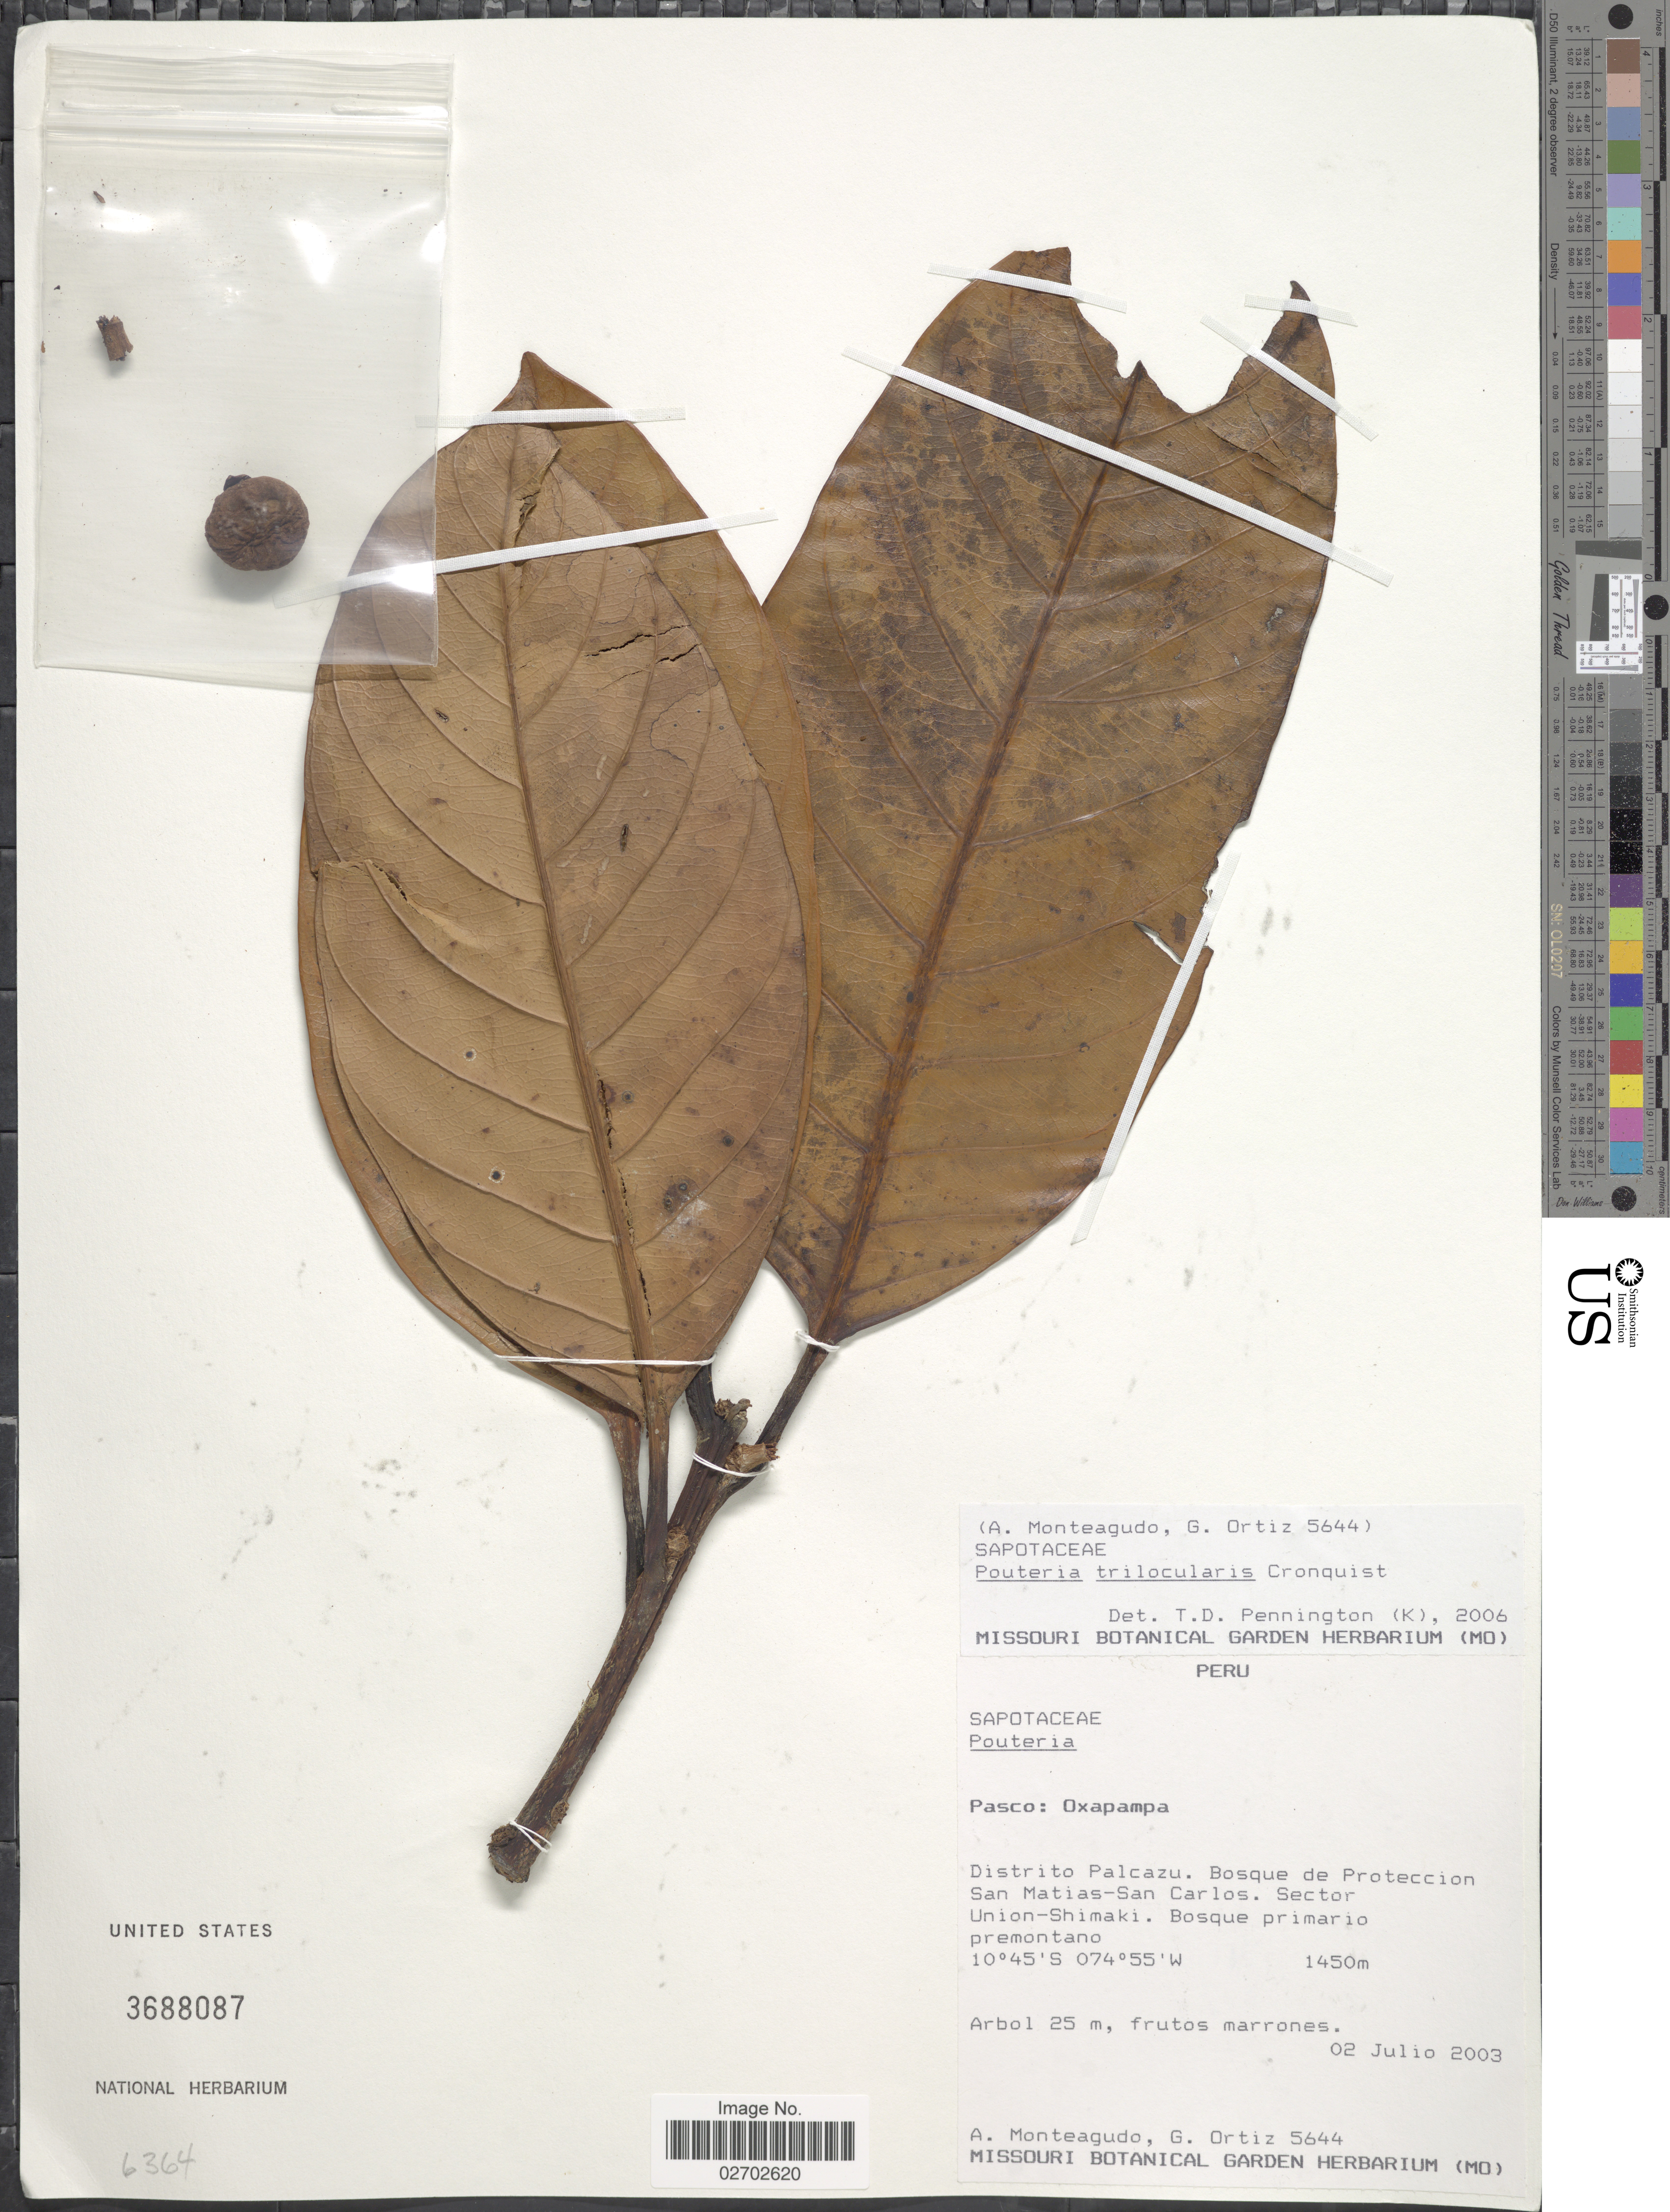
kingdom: Plantae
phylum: Tracheophyta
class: Magnoliopsida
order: Ericales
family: Sapotaceae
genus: Pouteria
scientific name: Pouteria trilocularis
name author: Cronq.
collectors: A. Monteagudo & G. Ortiz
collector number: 5644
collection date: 2003-07-02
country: Peru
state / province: Pasco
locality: Oxapampa. Distrito Palcazu. Bosque de Proteccion San Matias-San Carlos. Sector Union-Shimaki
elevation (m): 1450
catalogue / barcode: US 3688087